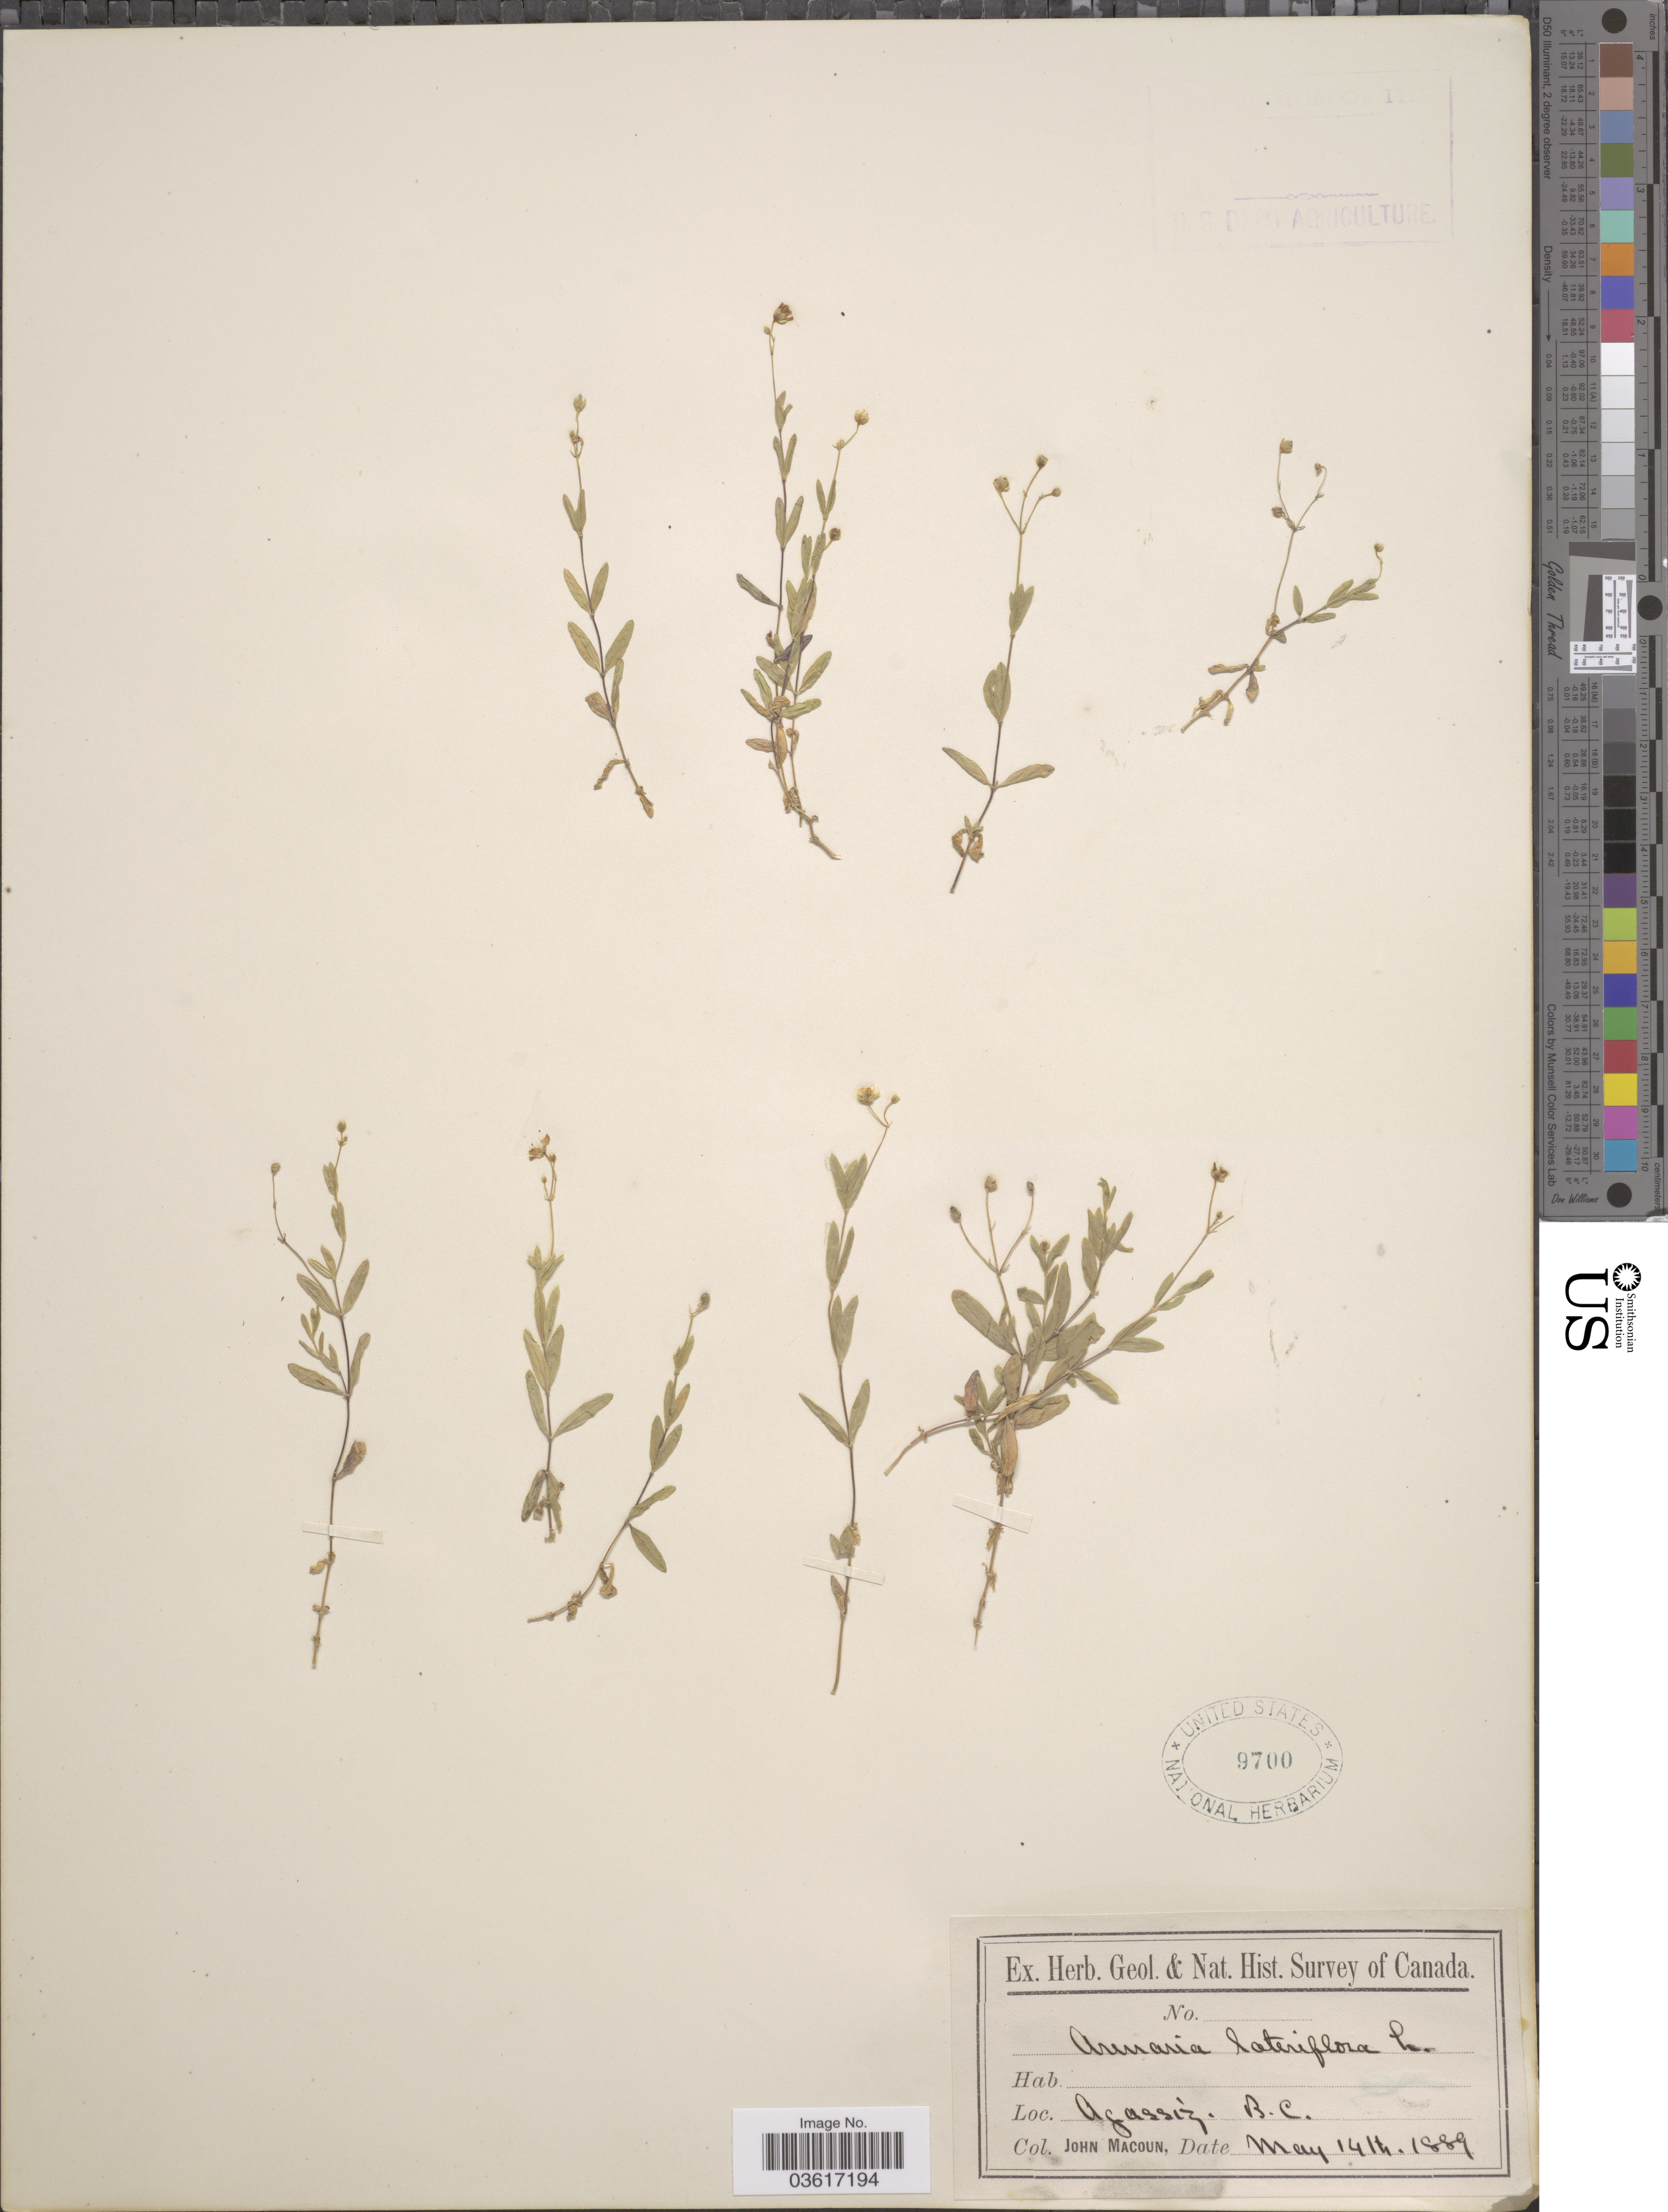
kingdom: Plantae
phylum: Tracheophyta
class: Magnoliopsida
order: Caryophyllales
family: Caryophyllaceae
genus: Moehringia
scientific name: Moehringia lateriflora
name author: (L.) Fenzl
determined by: Strong, Mark T., (BOT), Smithsonian Institution - National Museum of Natural History (UNITED STATES)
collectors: J. Macoun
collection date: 1889-05-14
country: Canada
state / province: British Columbia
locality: Agassiz.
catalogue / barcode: US 9700